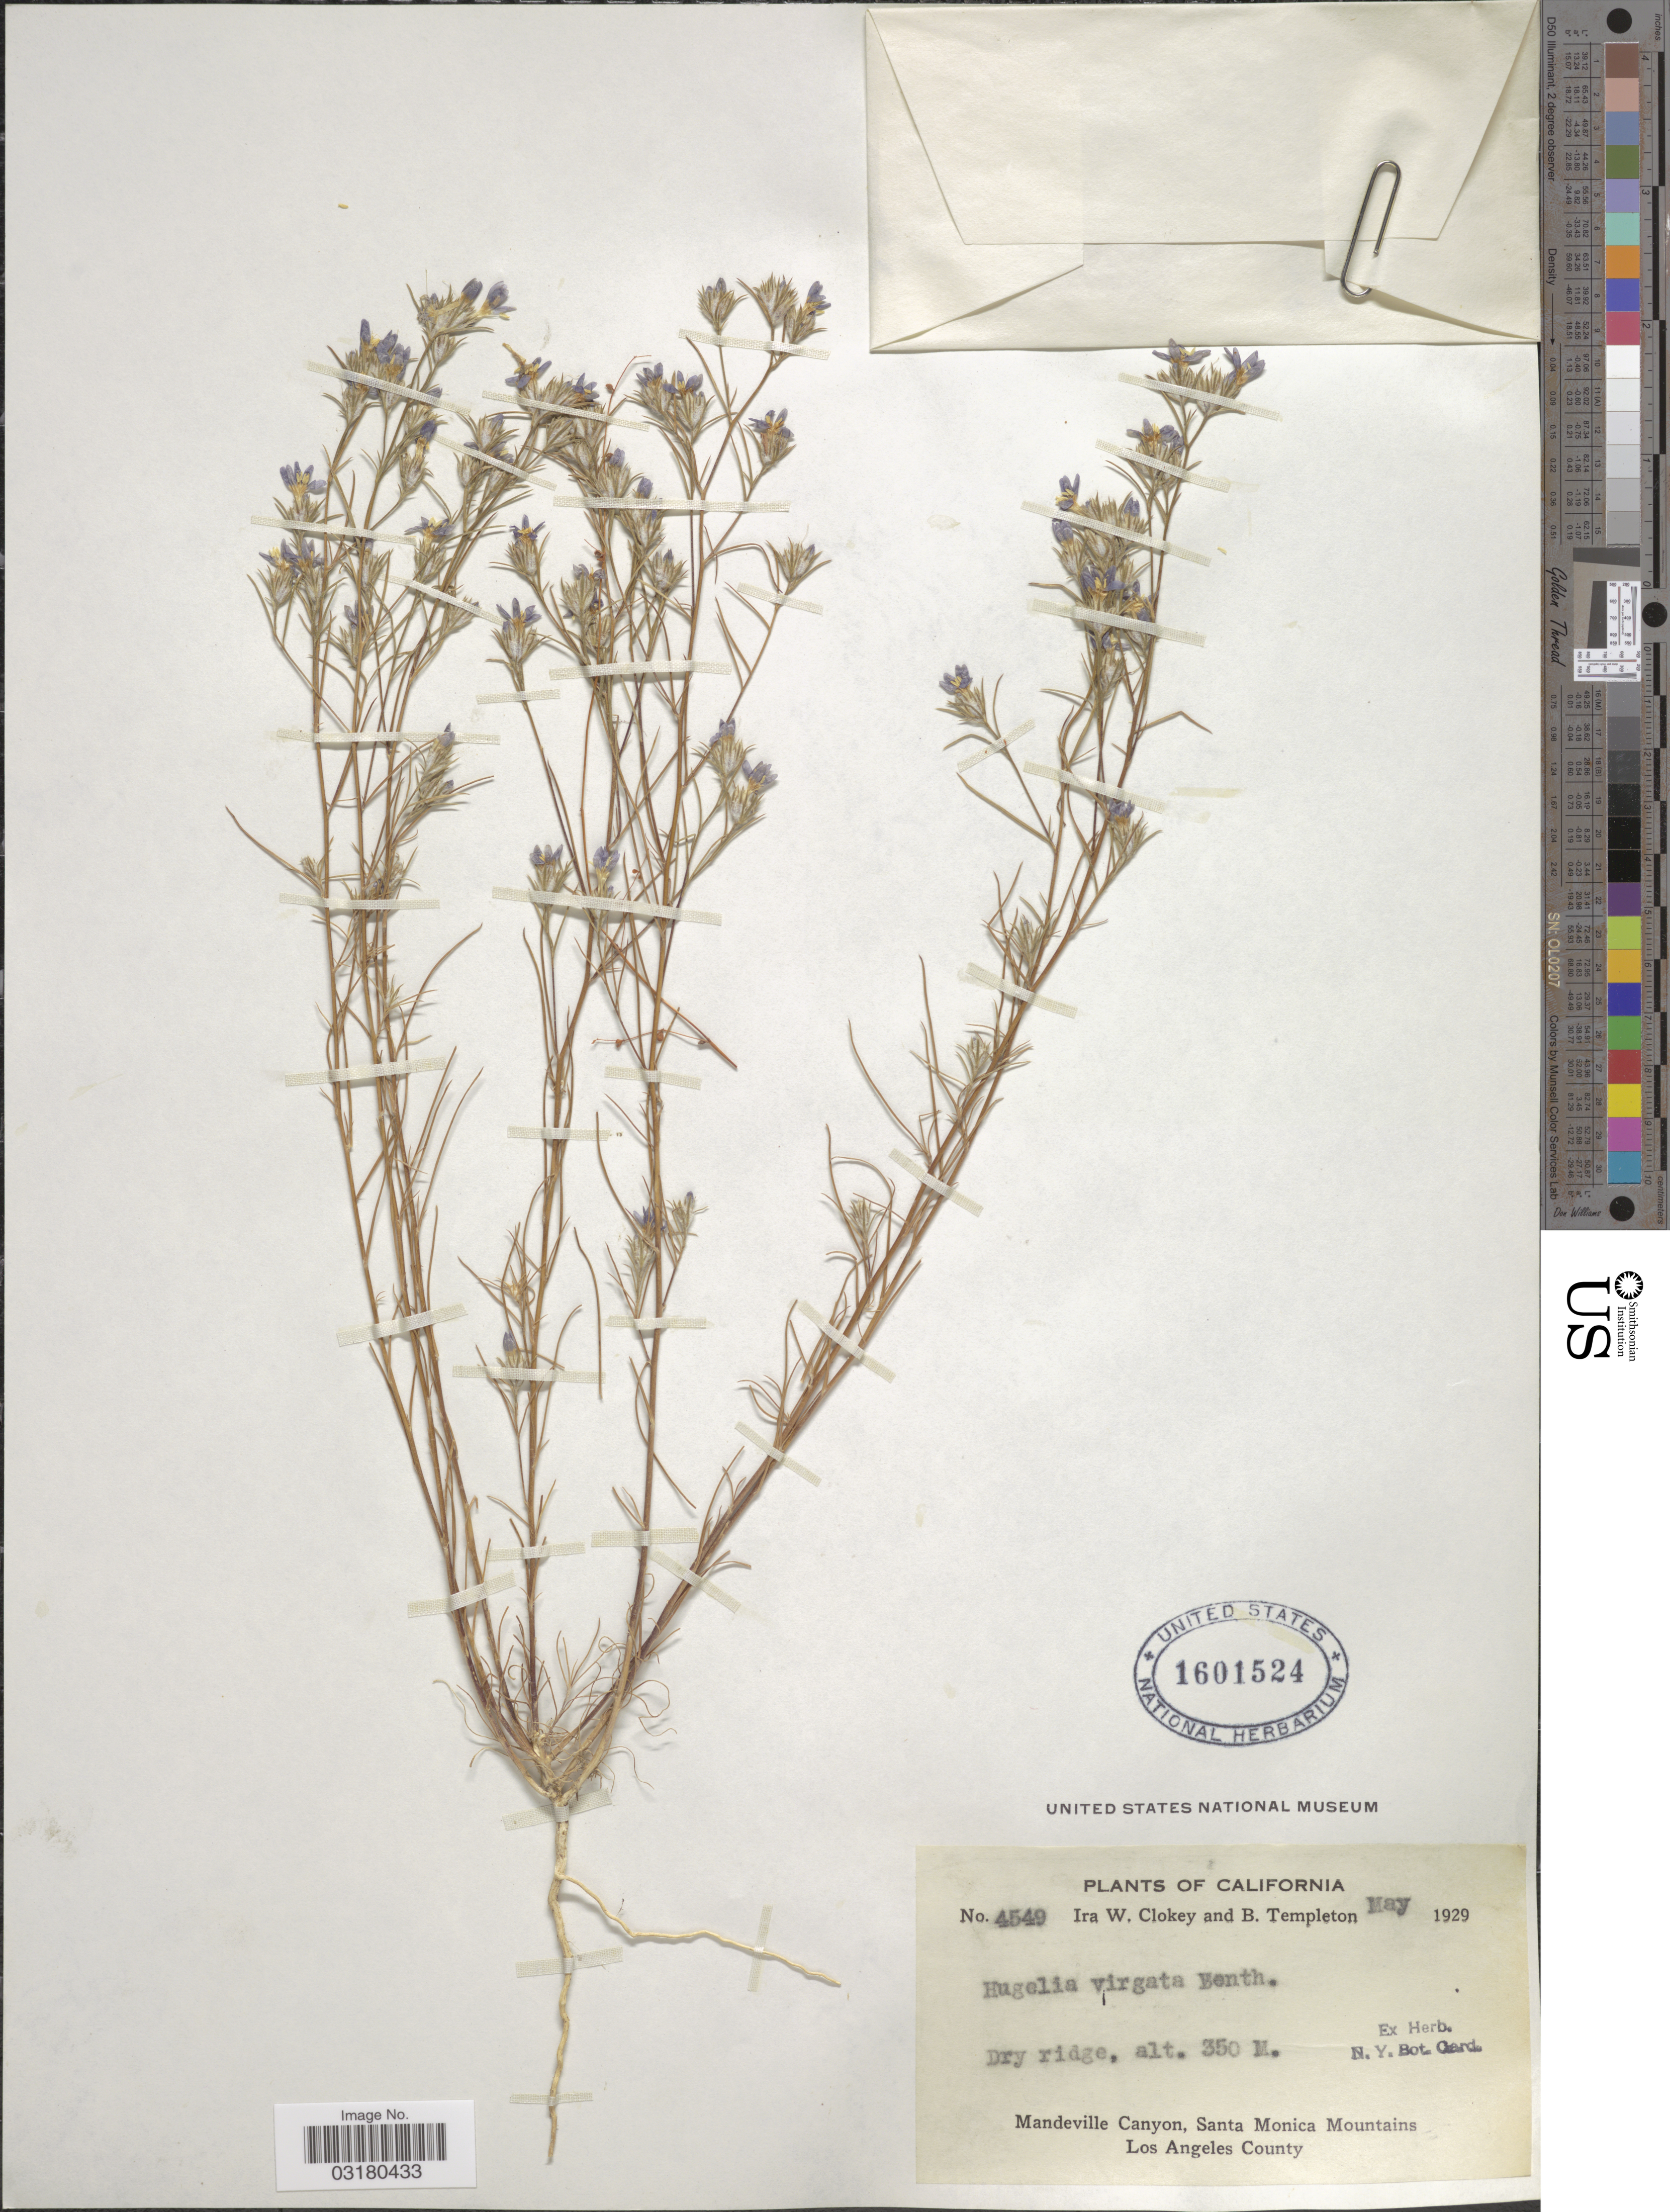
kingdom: Plantae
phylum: Tracheophyta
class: Magnoliopsida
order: Ericales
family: Polemoniaceae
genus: Eriastrum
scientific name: Eriastrum sapphirinum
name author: (Eastw.) H. Mason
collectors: I. W. Clokey & B. Templeton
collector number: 4549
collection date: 1929-05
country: United States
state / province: California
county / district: Los Angeles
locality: Mandeville Canyon, Santa Monica Mountains, Los Angeles County.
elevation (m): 350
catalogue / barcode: US 1601524